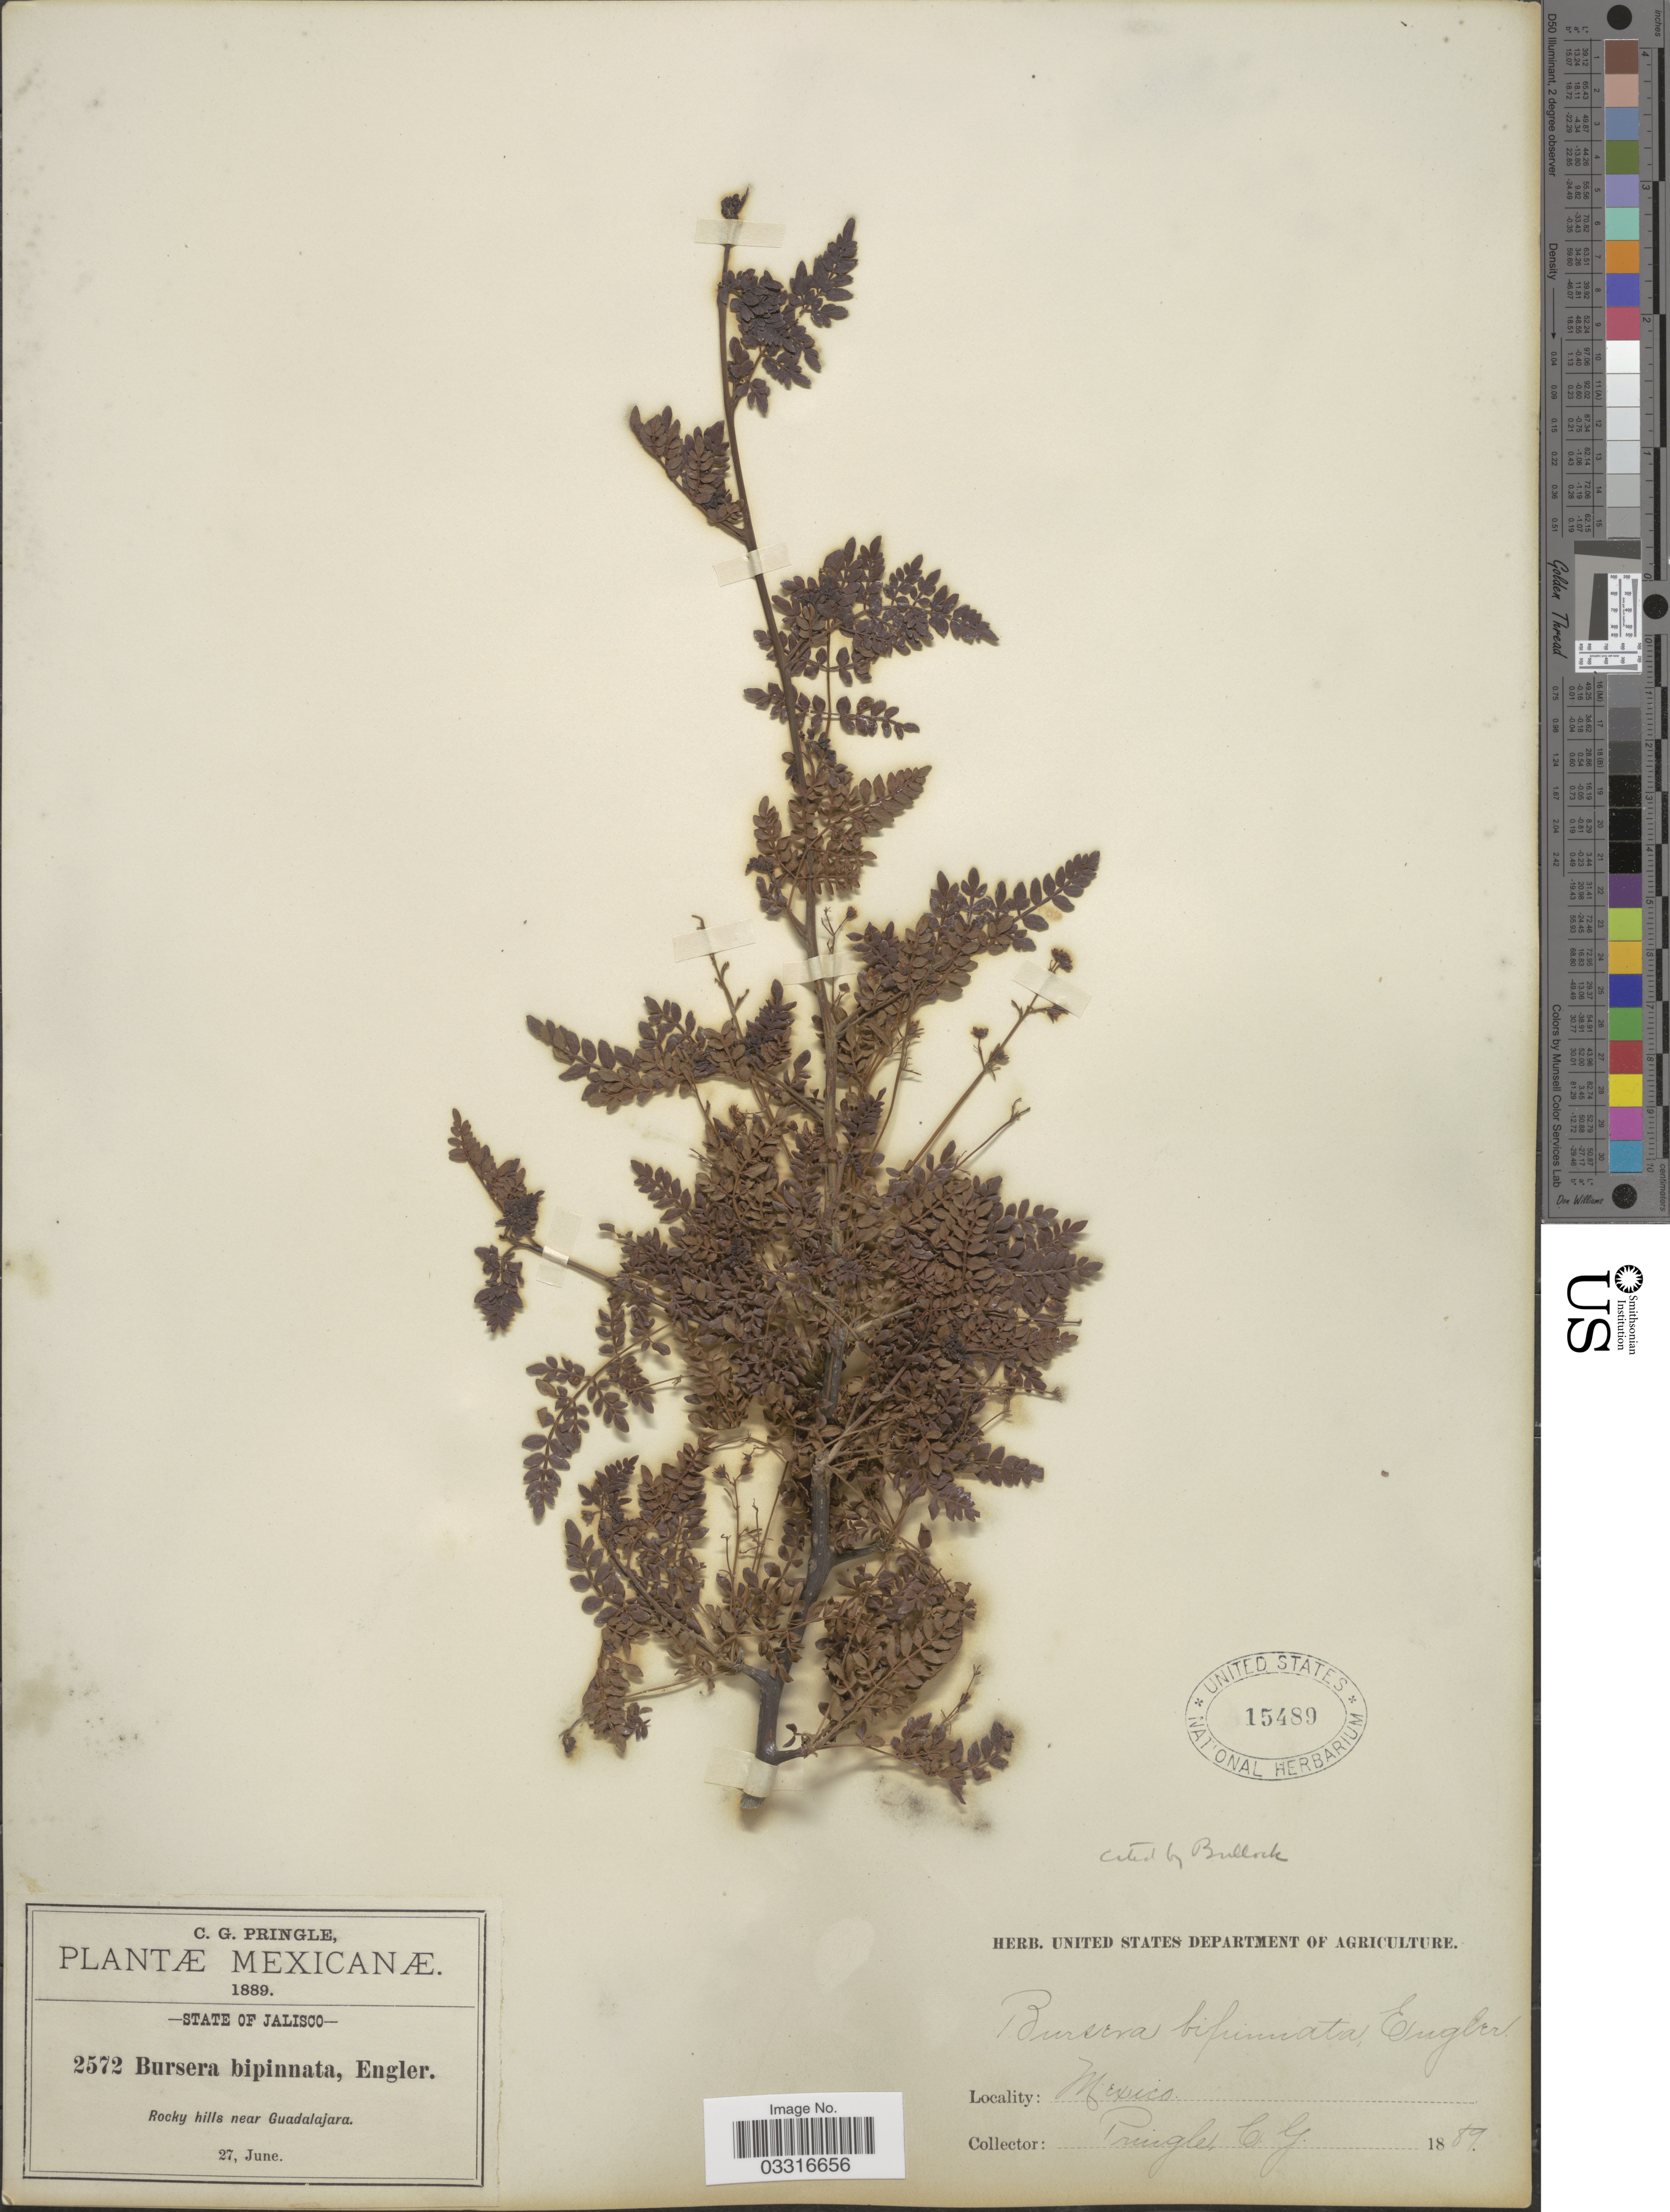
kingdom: Plantae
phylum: Tracheophyta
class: Magnoliopsida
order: Sapindales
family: Burseraceae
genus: Bursera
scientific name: Bursera bipinnata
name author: Engl.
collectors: C. G. Pringle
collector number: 2572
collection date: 1889-06-27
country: Mexico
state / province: Jalisco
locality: Rocky hills near Guadalajara.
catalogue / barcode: US 15489